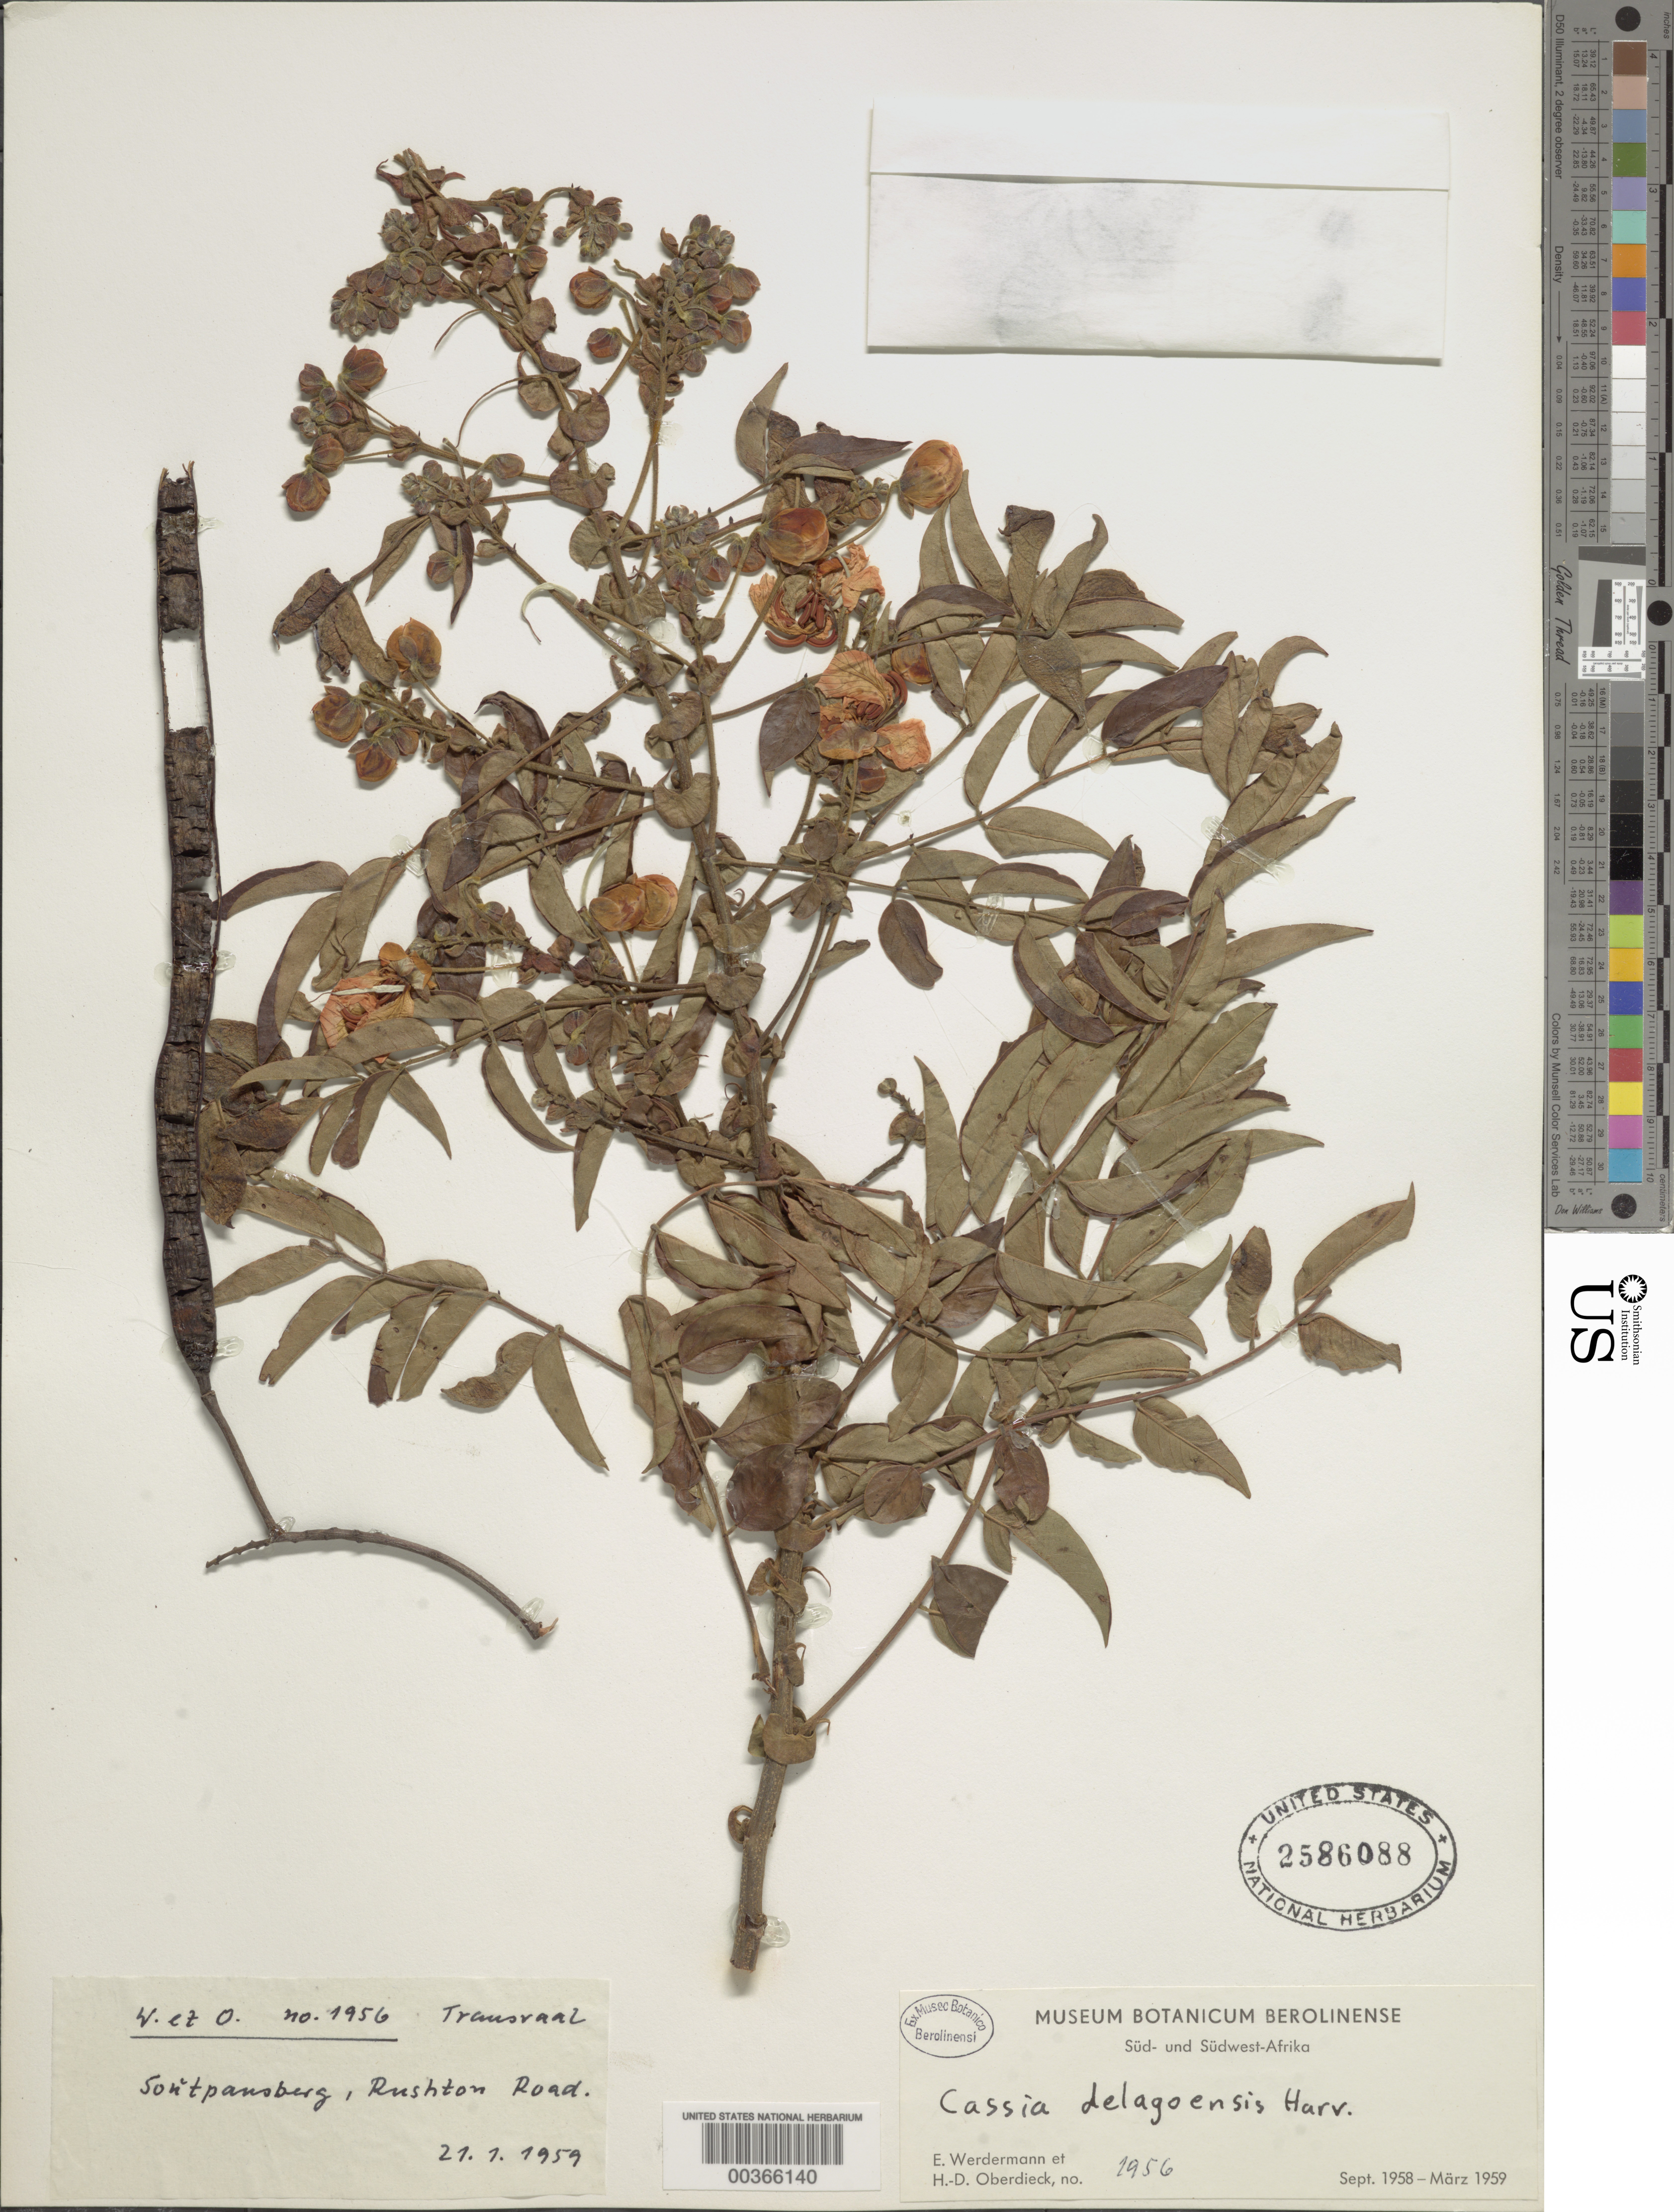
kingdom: Plantae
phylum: Tracheophyta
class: Magnoliopsida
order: Fabales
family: Fabaceae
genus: Cassia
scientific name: Cassia delagoensis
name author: Harv.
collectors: E. Werdermann & H. Oberdieck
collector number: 1956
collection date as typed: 21 Jan 1959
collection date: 1959-01-21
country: South Africa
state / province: Limpopo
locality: Soutpansberg, rushton road. Transvaal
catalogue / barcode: US 2586088